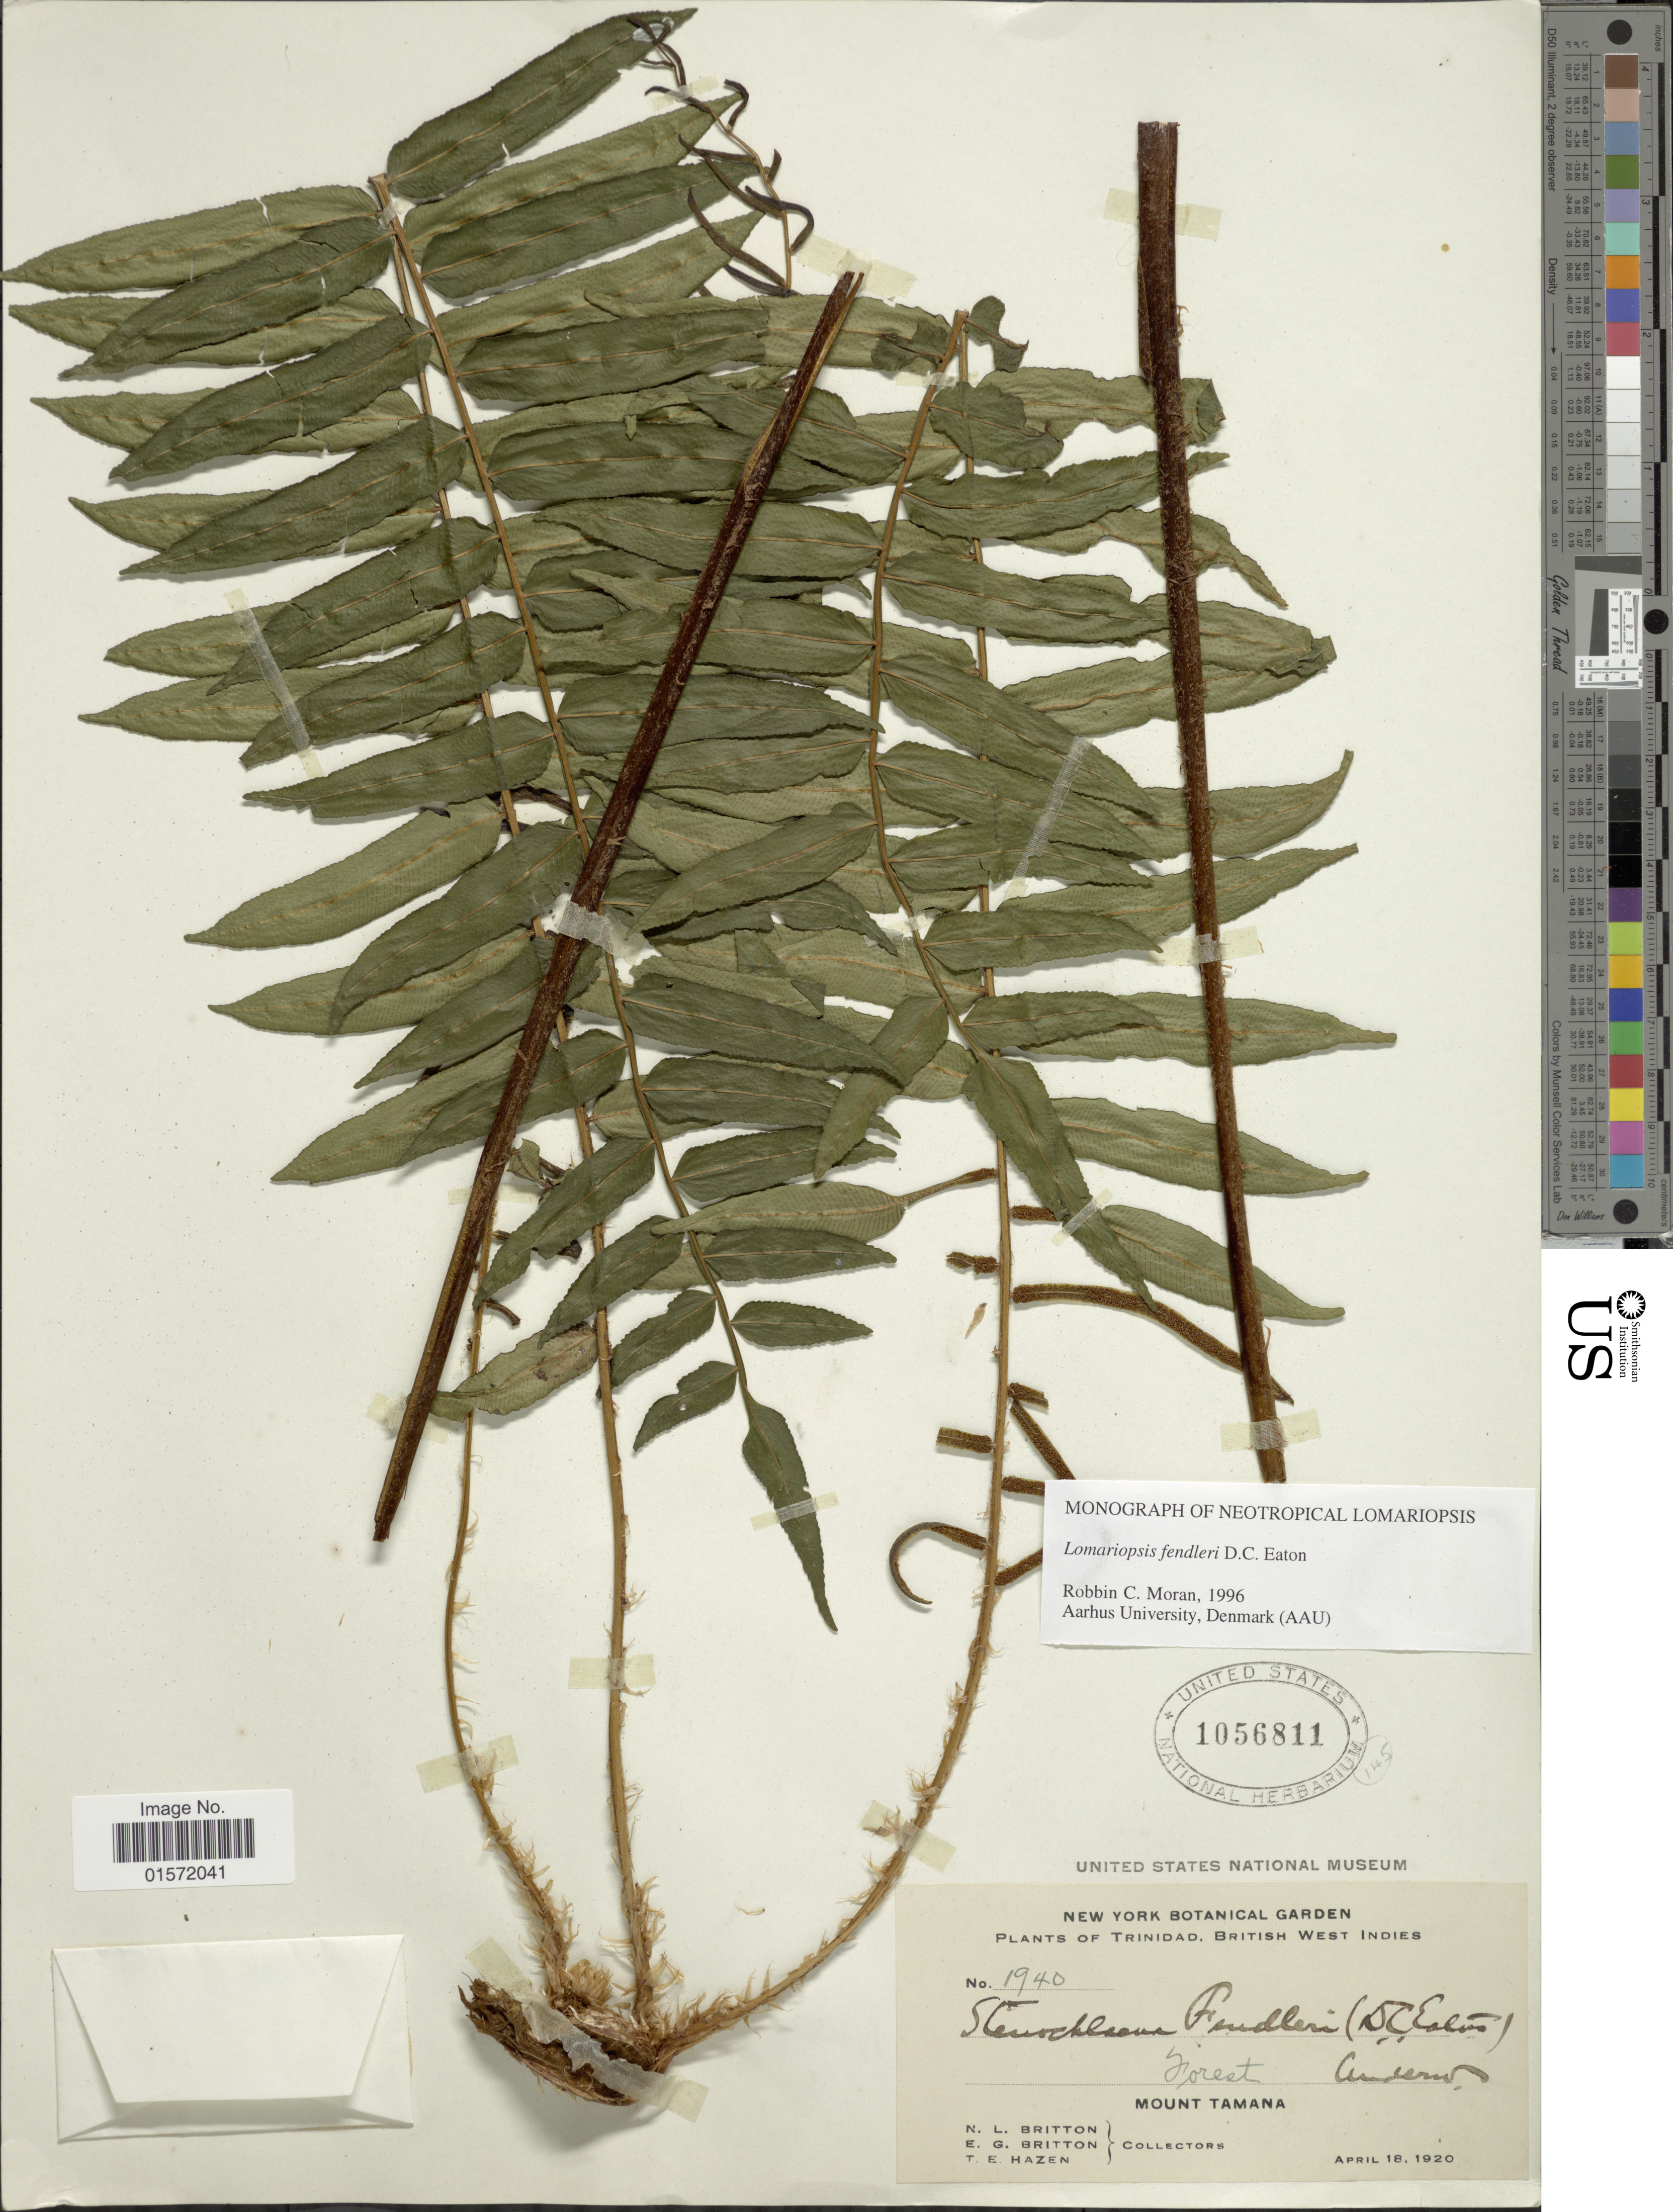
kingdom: Plantae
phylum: Tracheophyta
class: Polypodiopsida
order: Polypodiales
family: Lomariopsidaceae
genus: Lomariopsis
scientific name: Lomariopsis fendleri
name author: D.C. Eaton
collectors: N. Britton, E. G. Britton & T. E. Hazen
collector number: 1940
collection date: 1920-04-18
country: Trinidad and Tobago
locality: Trinidad, British West Indies, Mount Tamana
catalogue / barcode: US 1056811